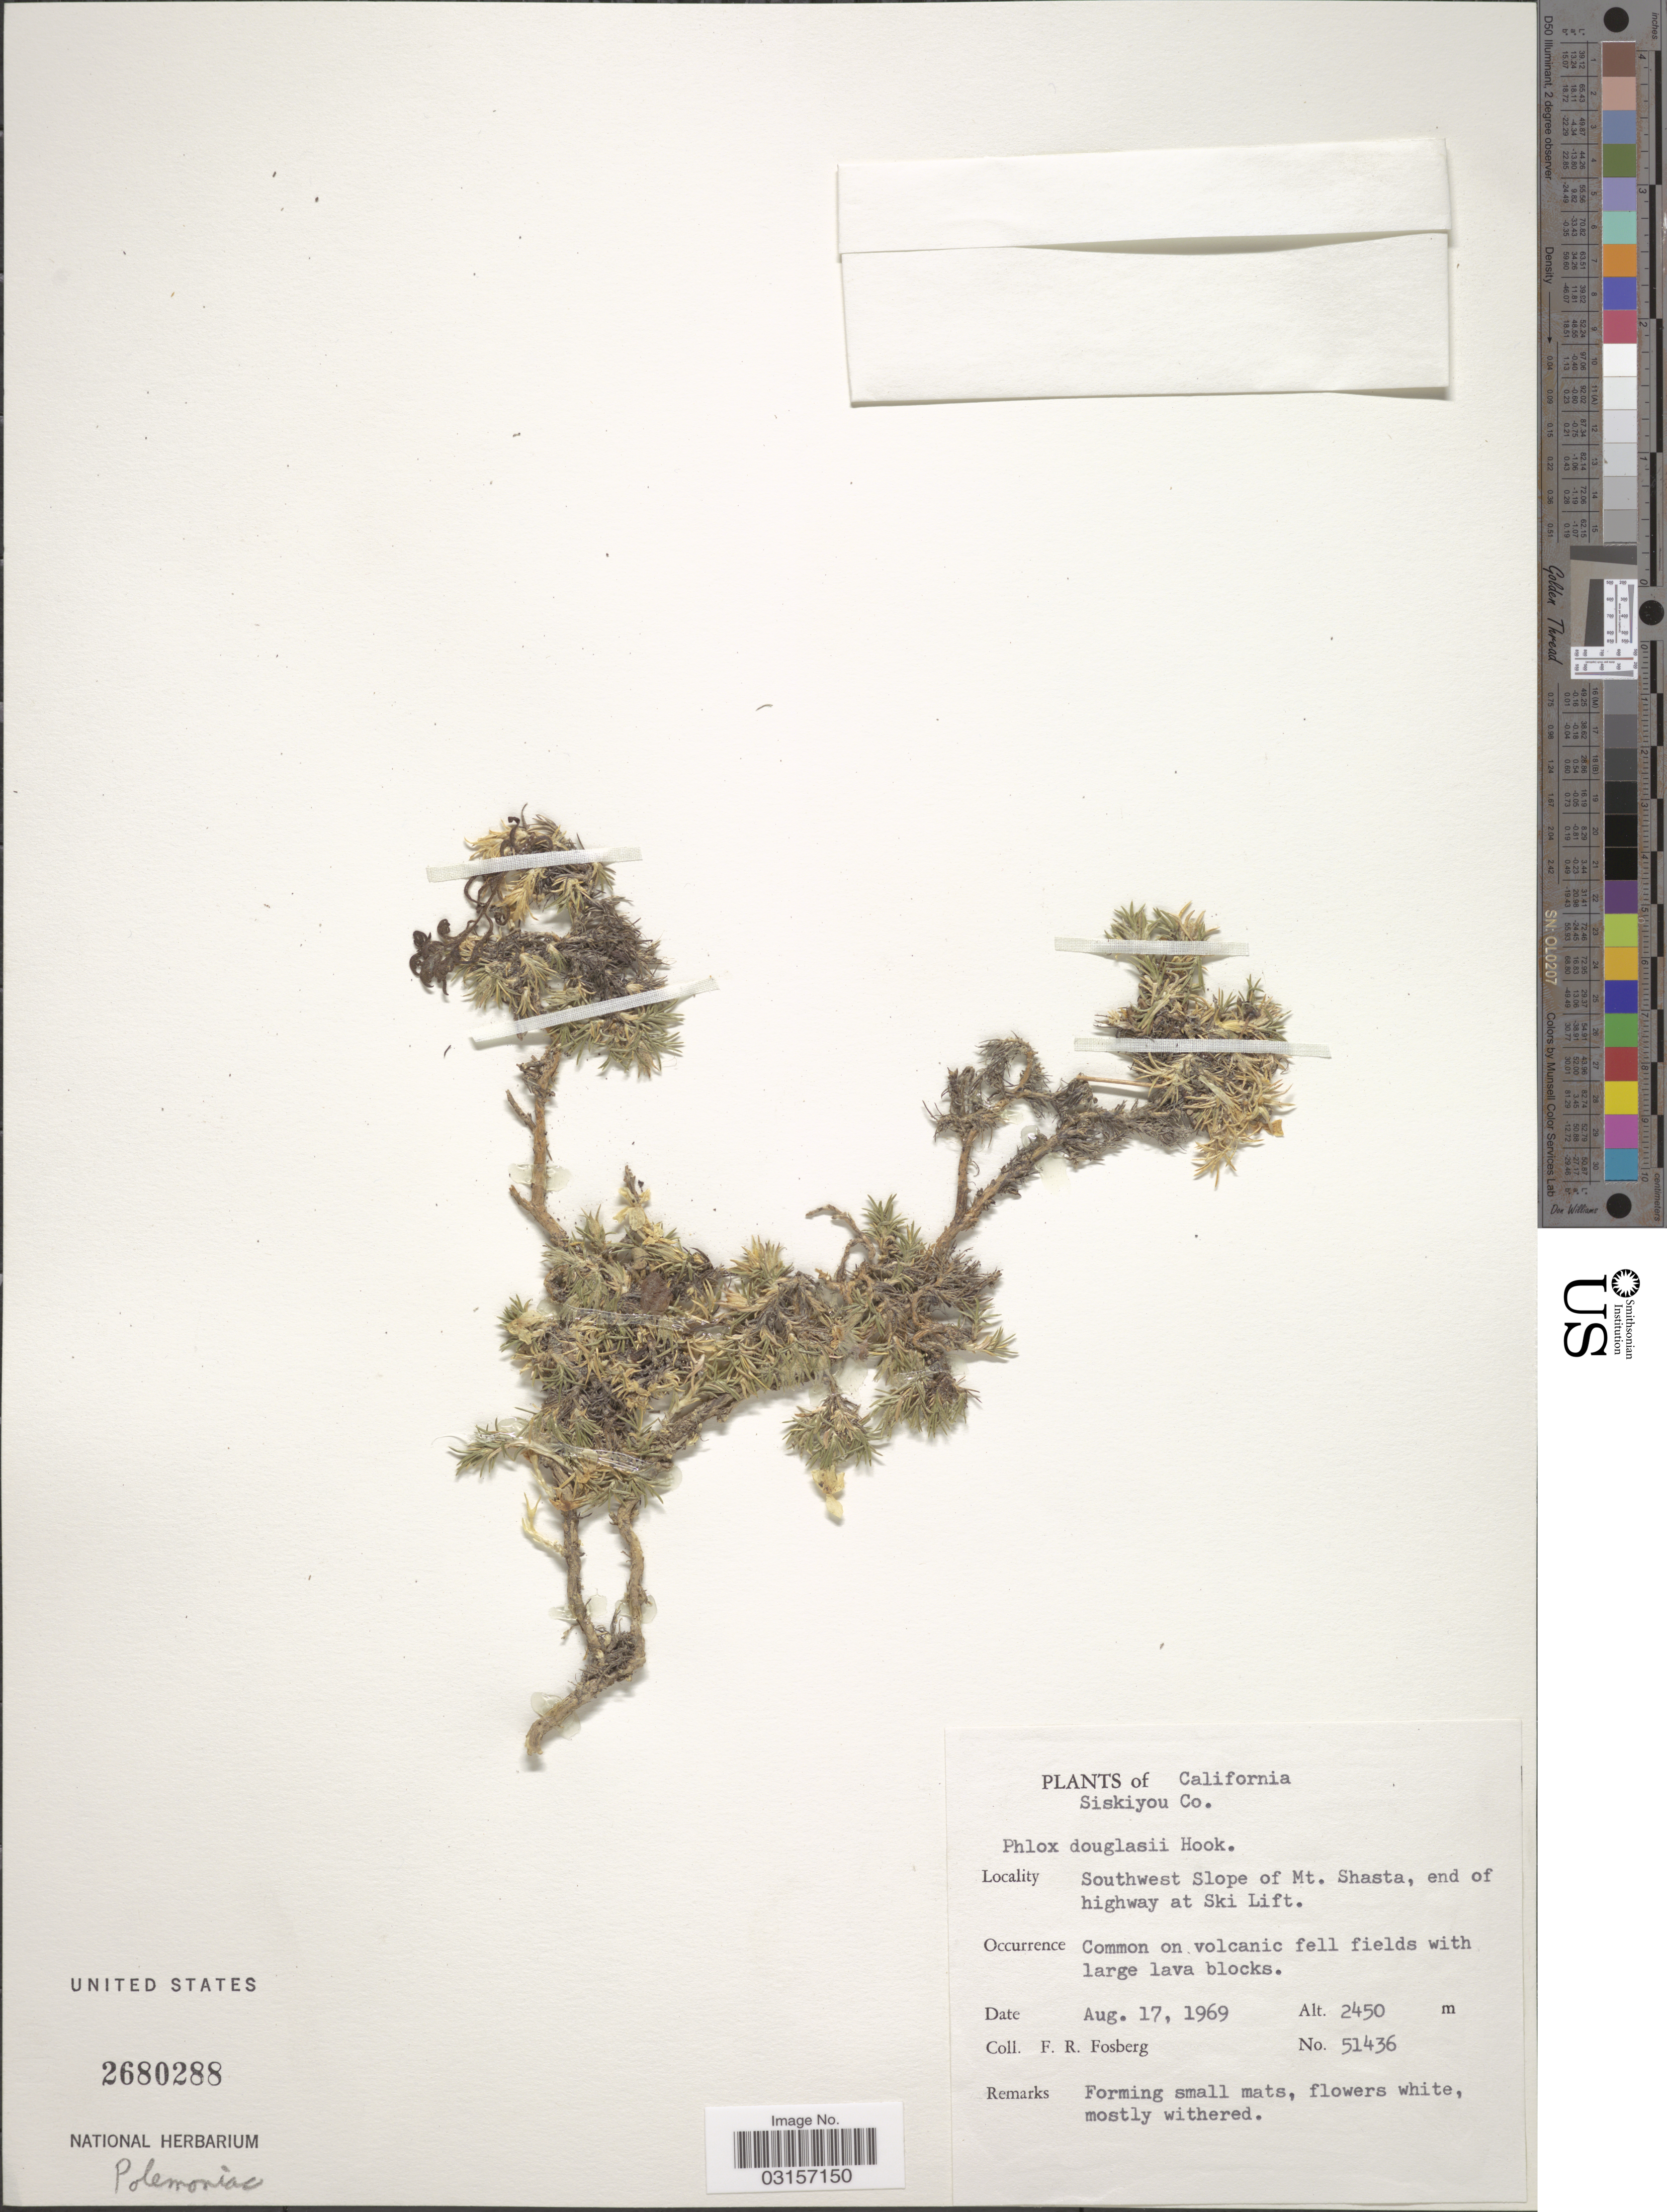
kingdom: Plantae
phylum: Tracheophyta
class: Magnoliopsida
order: Ericales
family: Polemoniaceae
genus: Phlox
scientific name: Phlox diffusa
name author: Benth.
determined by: Mayfield, M. H.; Ferguson, C. J.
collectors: F. R. Fosberg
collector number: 51436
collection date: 1969-08-17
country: United States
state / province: California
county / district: Siskiyou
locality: Siskiyou Co., Southwest Slope of Mt. Shasta, end of highway at Ski Lift.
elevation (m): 2450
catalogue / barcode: US 2680288